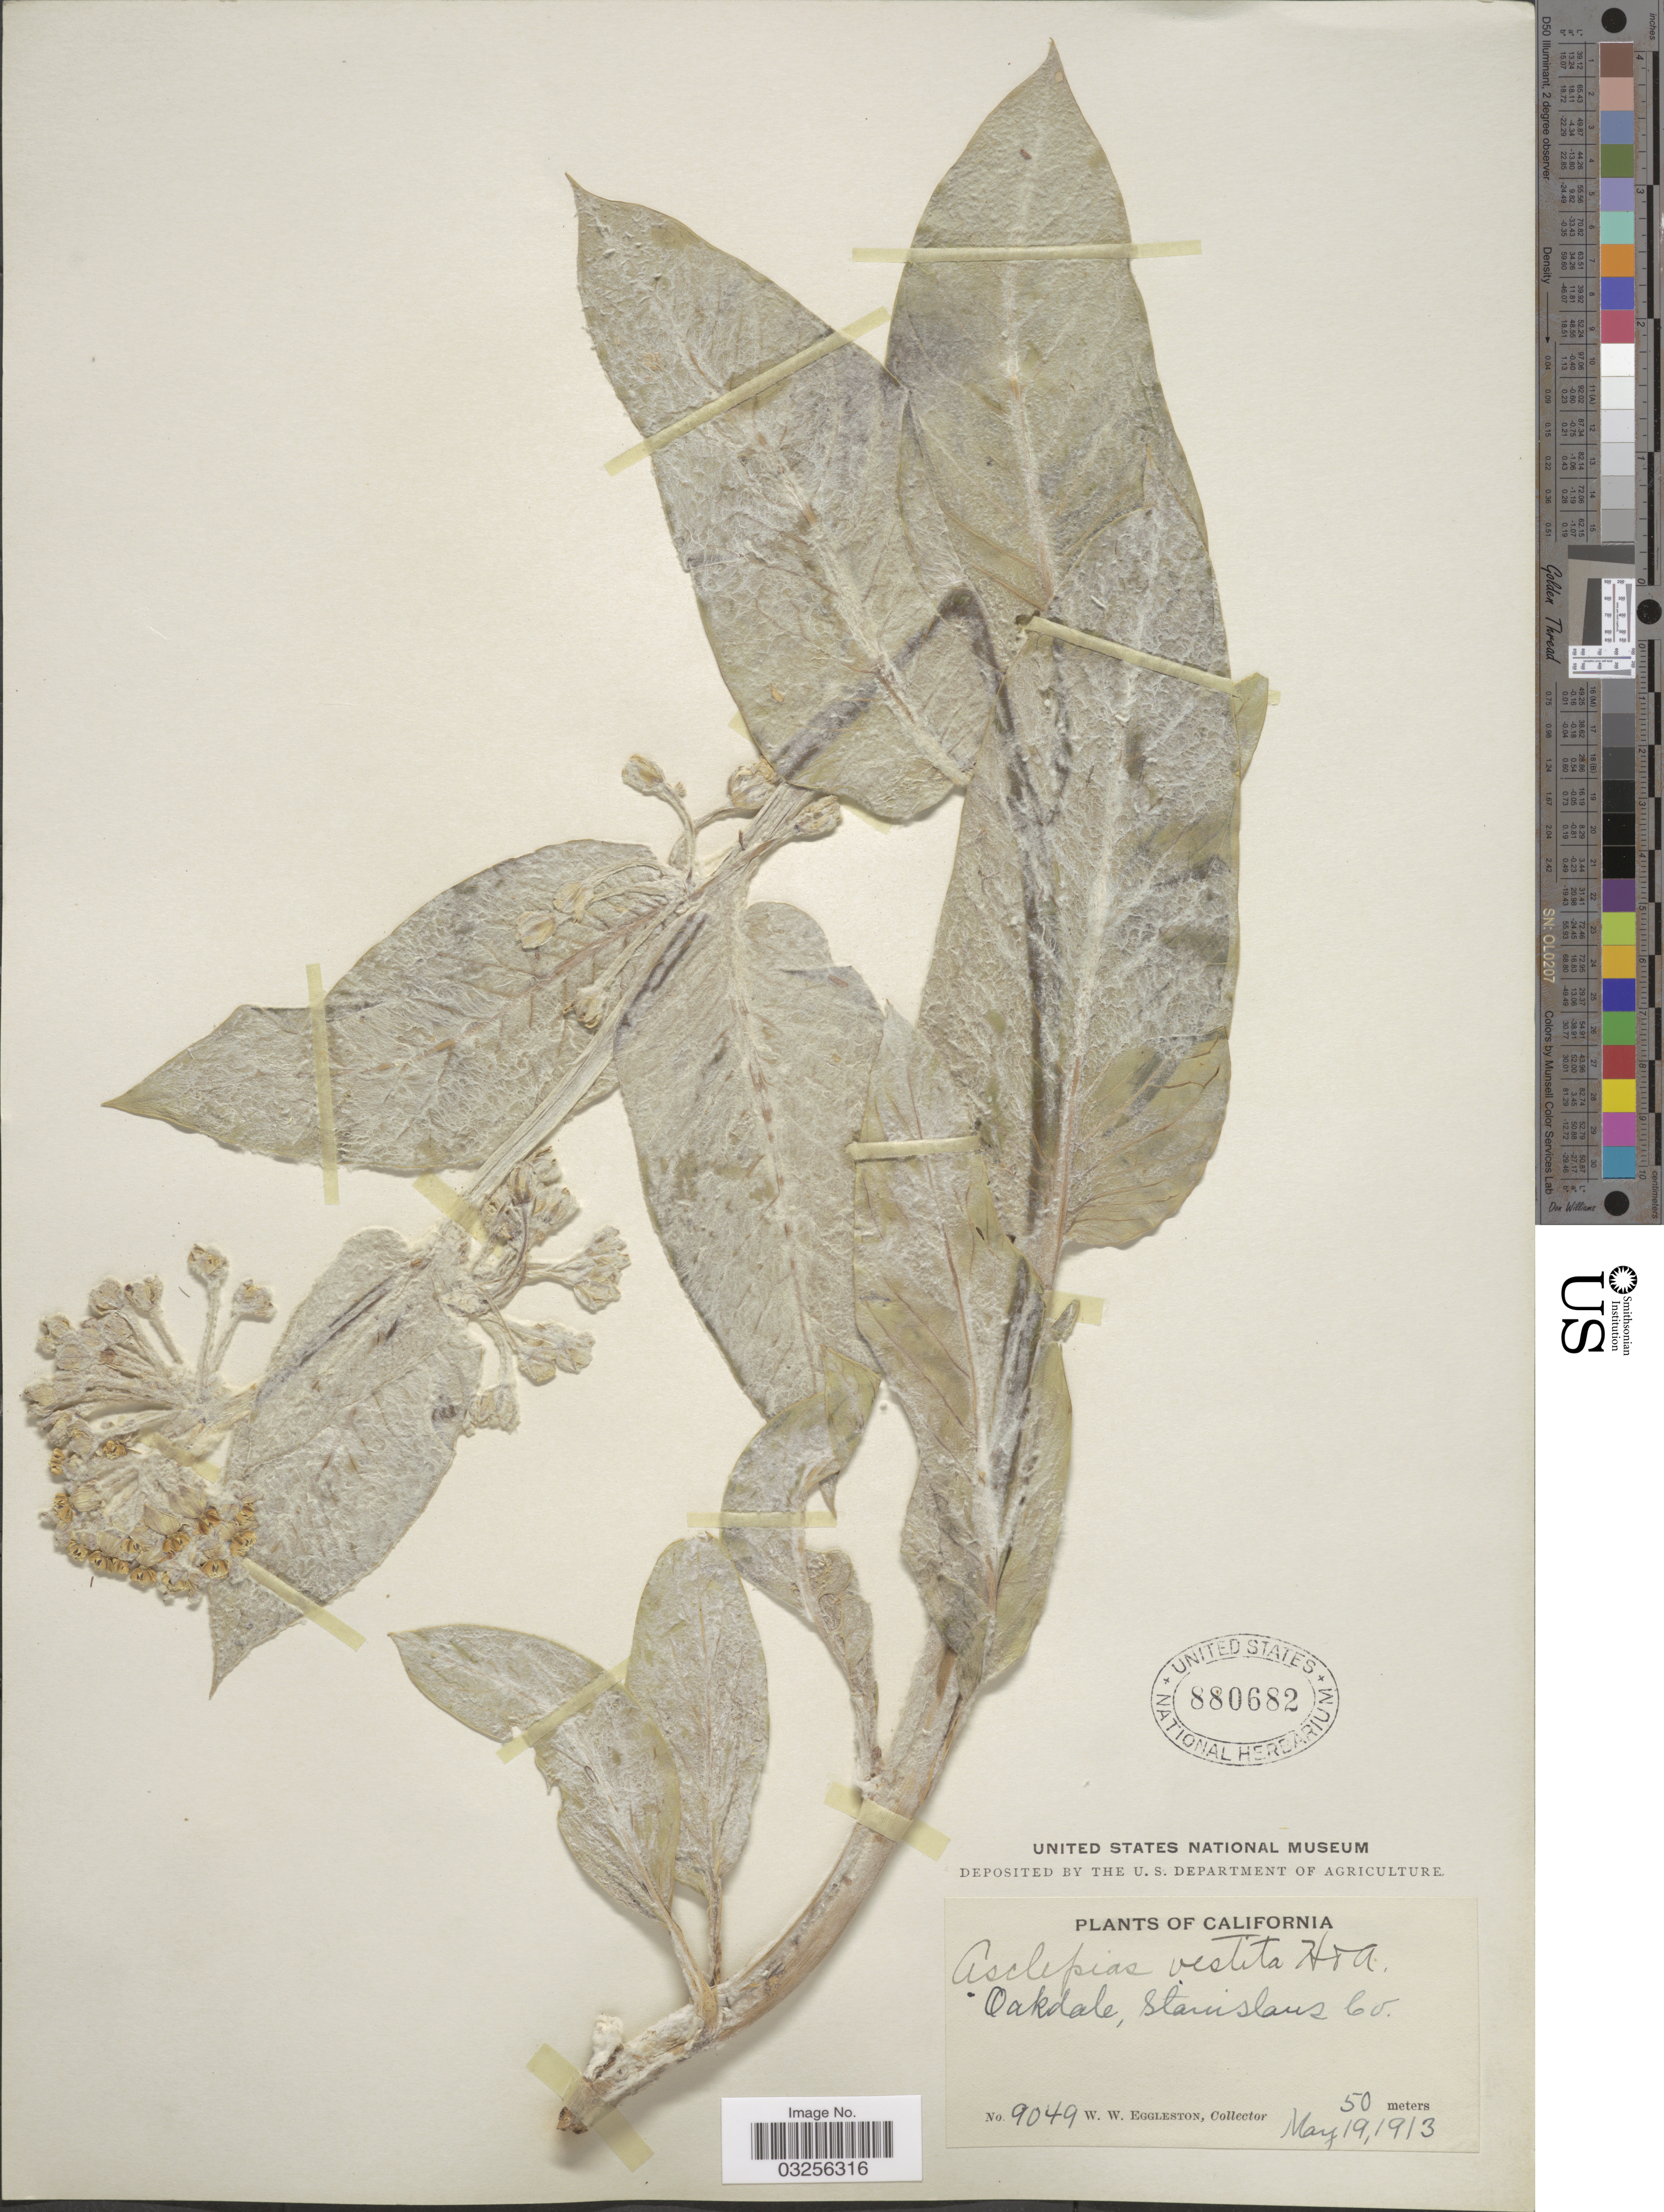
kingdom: Plantae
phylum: Tracheophyta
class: Magnoliopsida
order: Gentianales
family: Apocynaceae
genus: Asclepias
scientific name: Asclepias vestita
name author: Hook. & Arn.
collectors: W. W. Eggleston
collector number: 9049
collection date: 1913-05-19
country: United States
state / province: California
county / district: Stanislaus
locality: Oakdale, Stanislaus Co.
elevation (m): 50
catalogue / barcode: US 880682